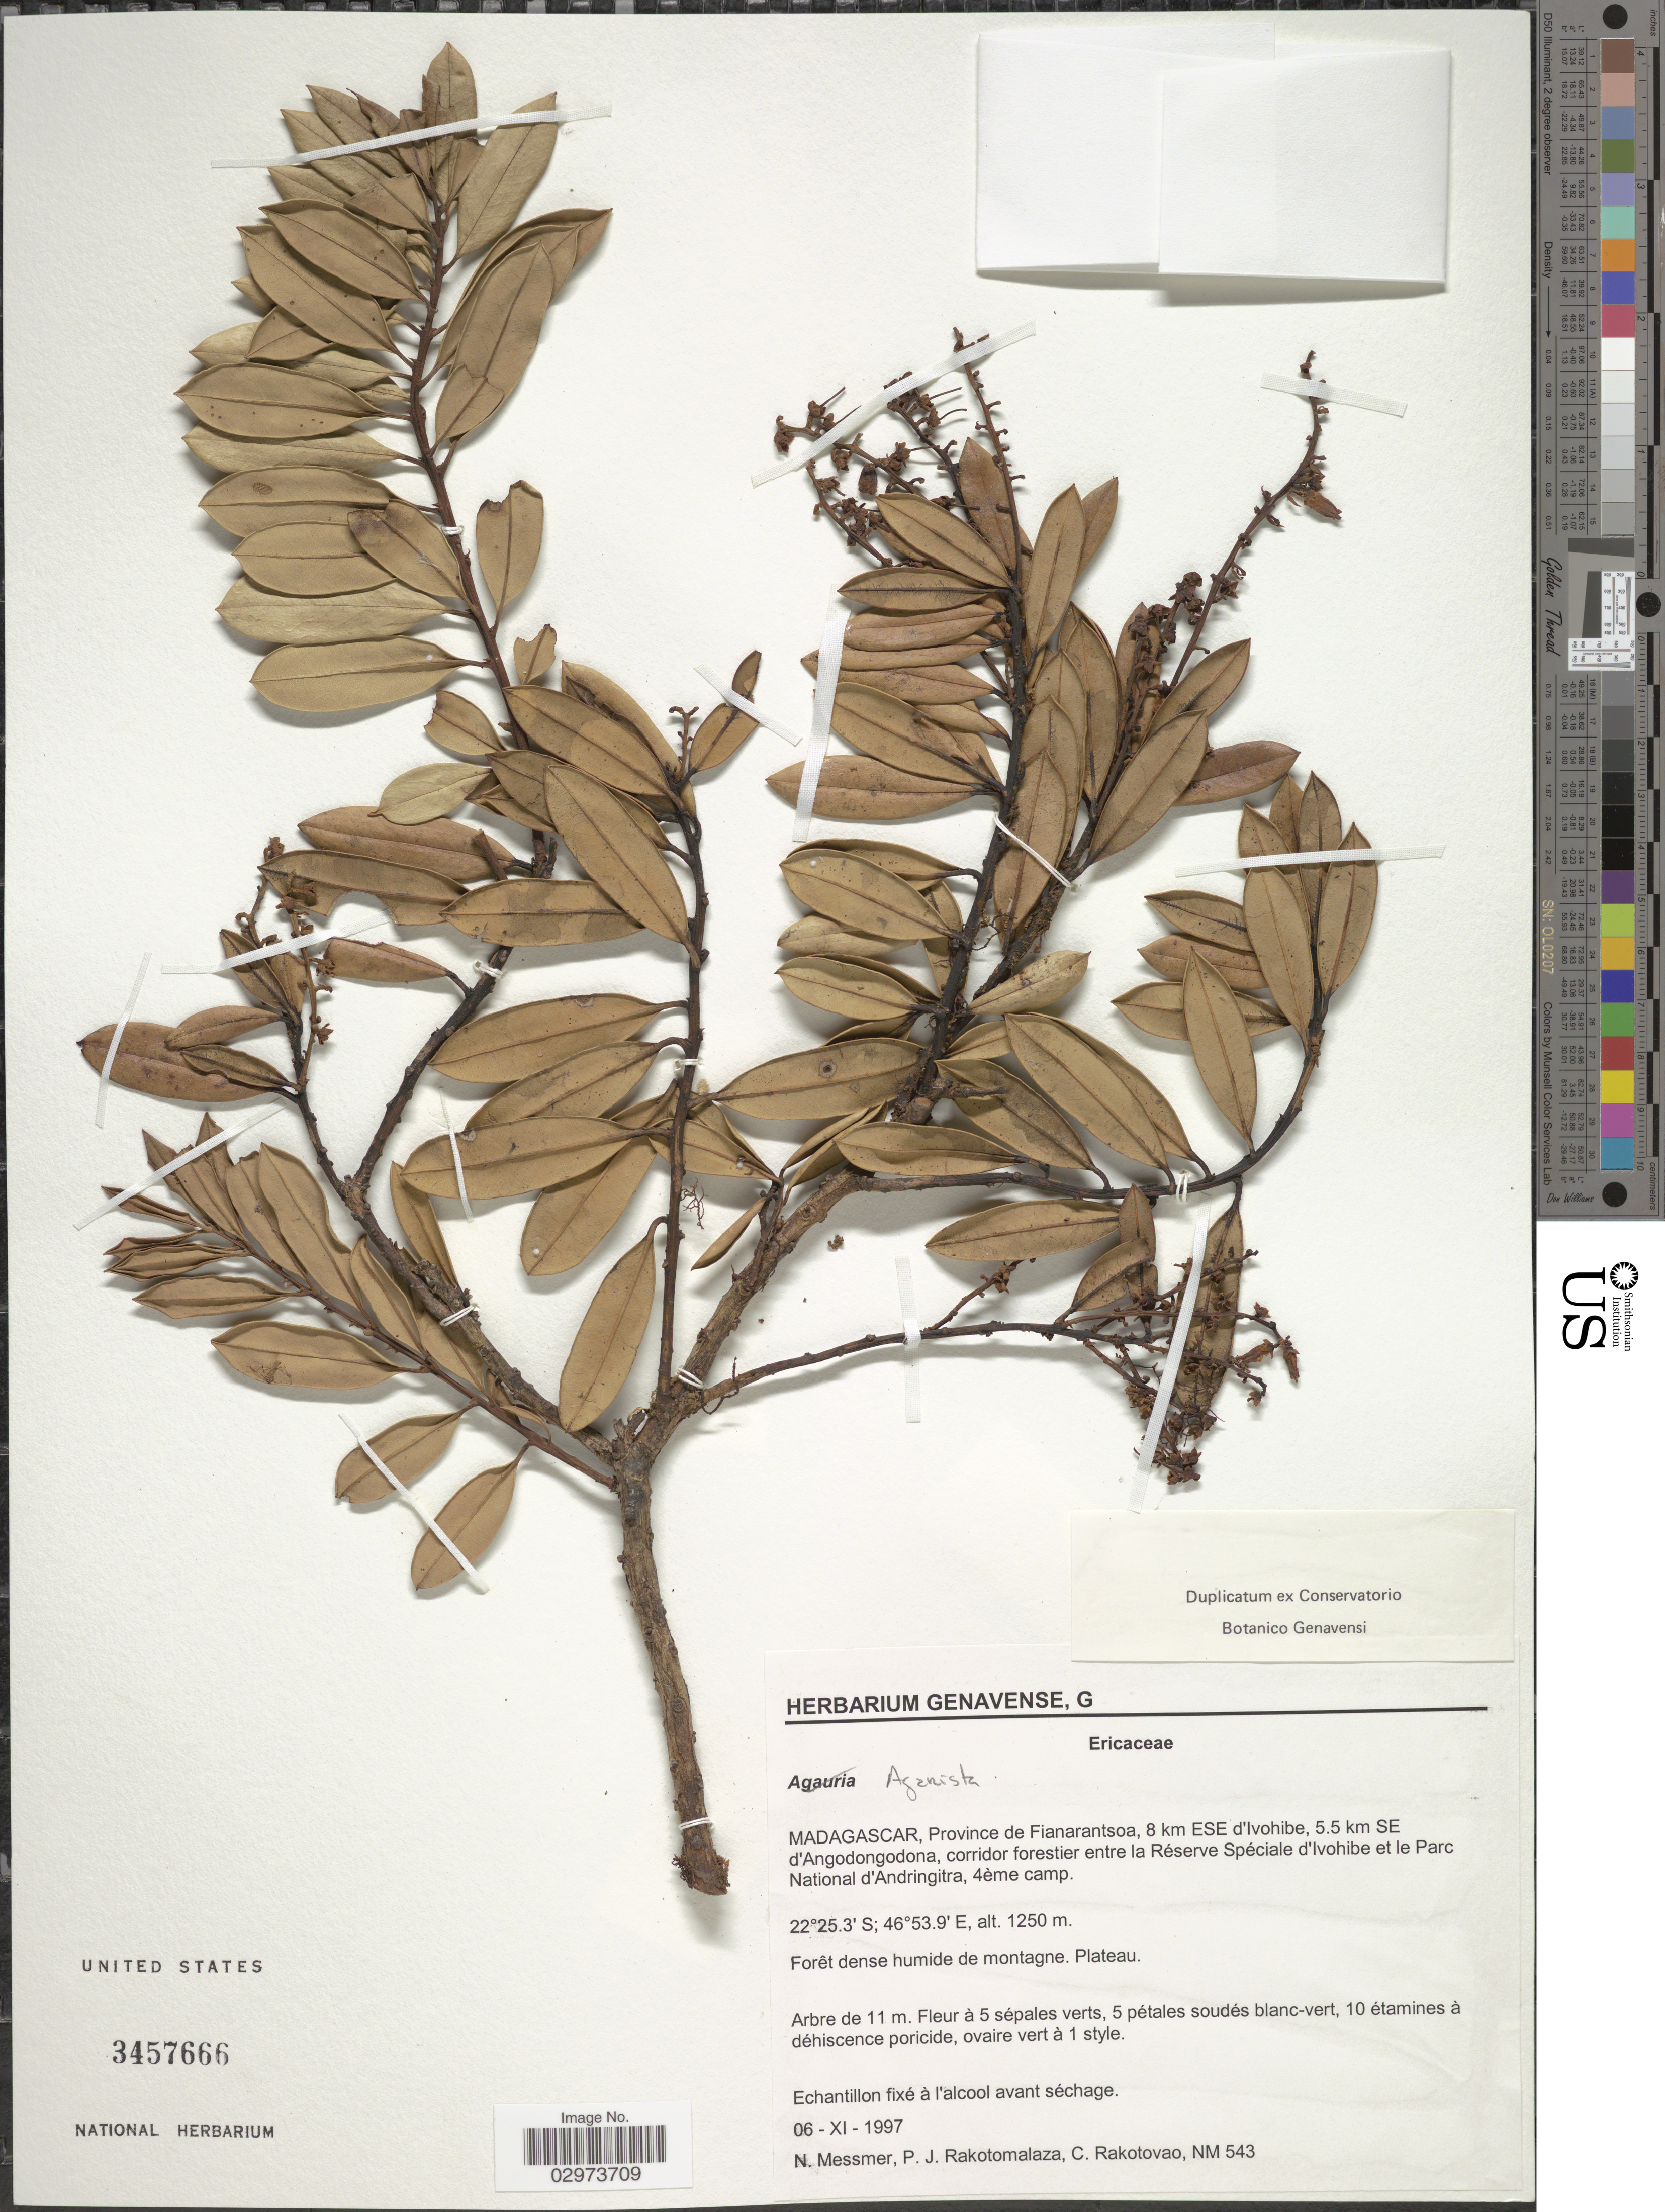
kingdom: Plantae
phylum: Tracheophyta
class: Magnoliopsida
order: Ericales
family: Ericaceae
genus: Agarista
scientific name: Agarista sp.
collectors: N. Messmer, P. J. Rakotomalaza & C. Rakotovao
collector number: NM 543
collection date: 1997-11-06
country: Madagascar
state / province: Ihorombe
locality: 8 km ESE d'Ivohibe, 5.5 km SE d'Angodongodona, corridor forestier entre la Réserve Spéciale d'Ivohibe et le Parc National d'Andringitra, 4ème camp.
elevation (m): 1250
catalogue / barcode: US 3457666